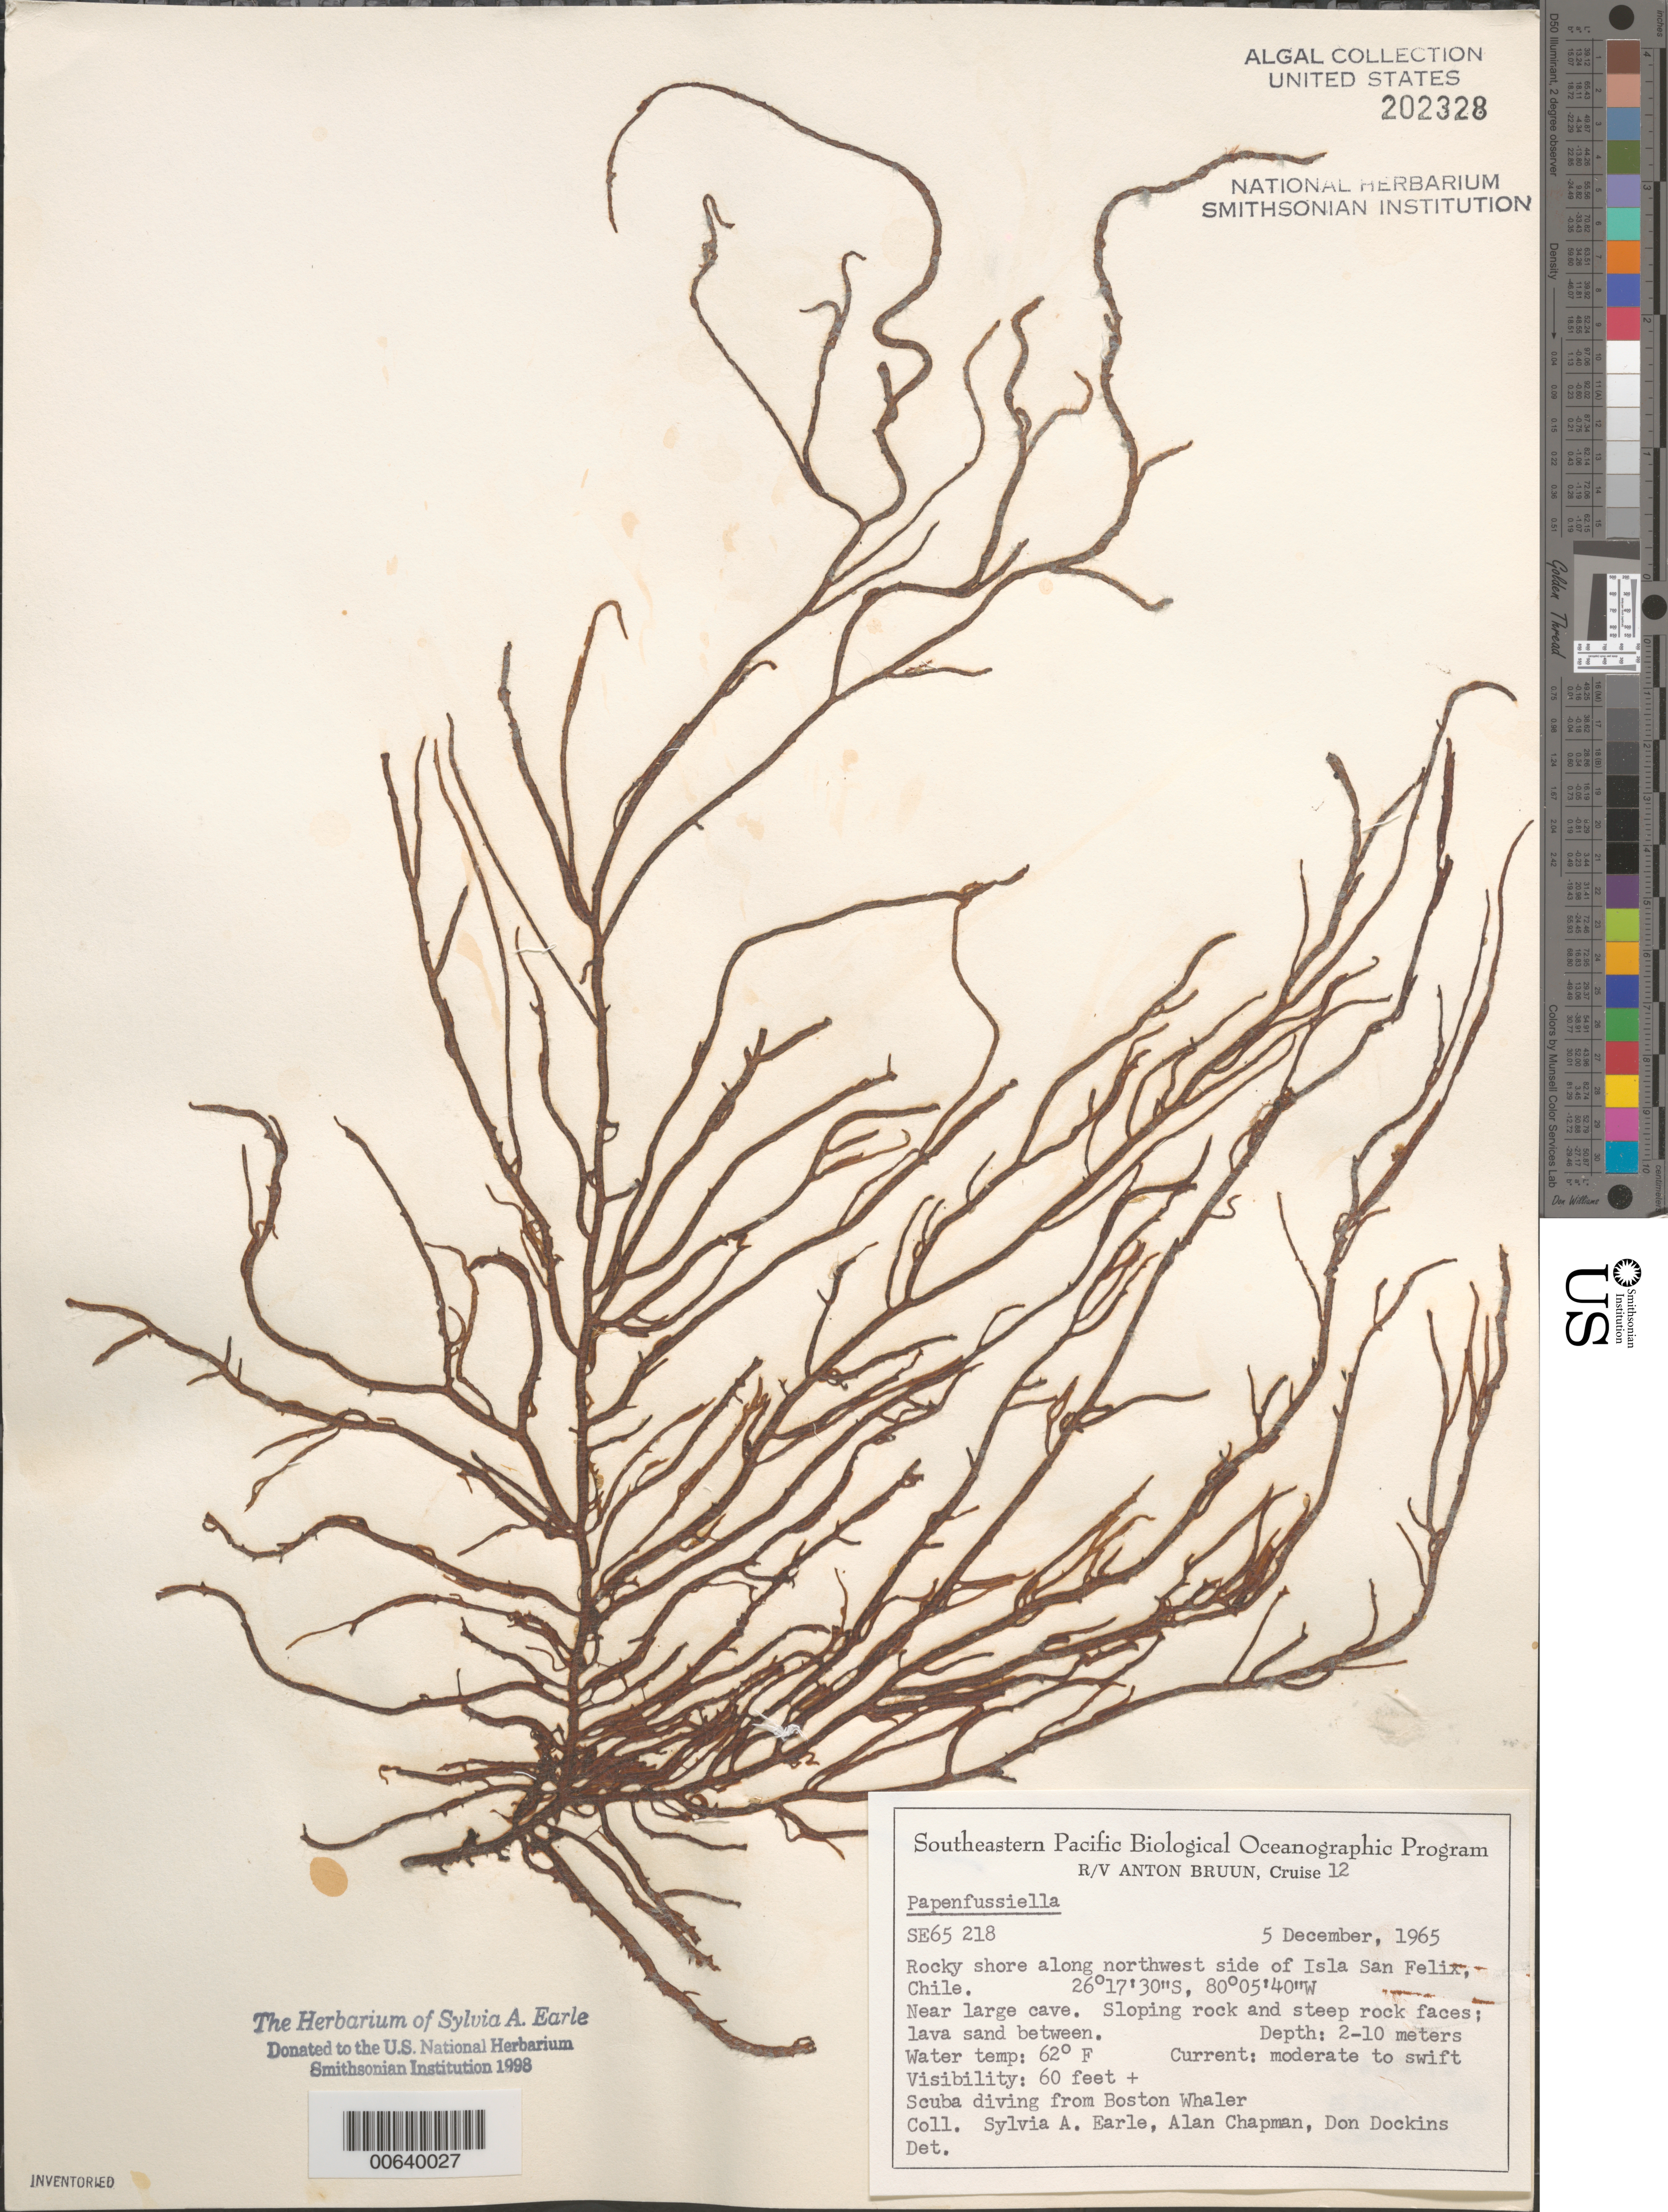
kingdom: Chromista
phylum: Ochrophyta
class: Phaeophyceae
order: Ectocarpales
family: Chordariaceae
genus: Papenfussiella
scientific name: Papenfussiella sp.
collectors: S. A. Earle, A. Chapman & D. Dockins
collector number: SE 65218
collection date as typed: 05 Dec 1965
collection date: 1965-12-05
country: Chile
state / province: Atacama (III)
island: Isla San Felix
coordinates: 26 17' 30" S, 80 05' 40" W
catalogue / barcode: US 202328